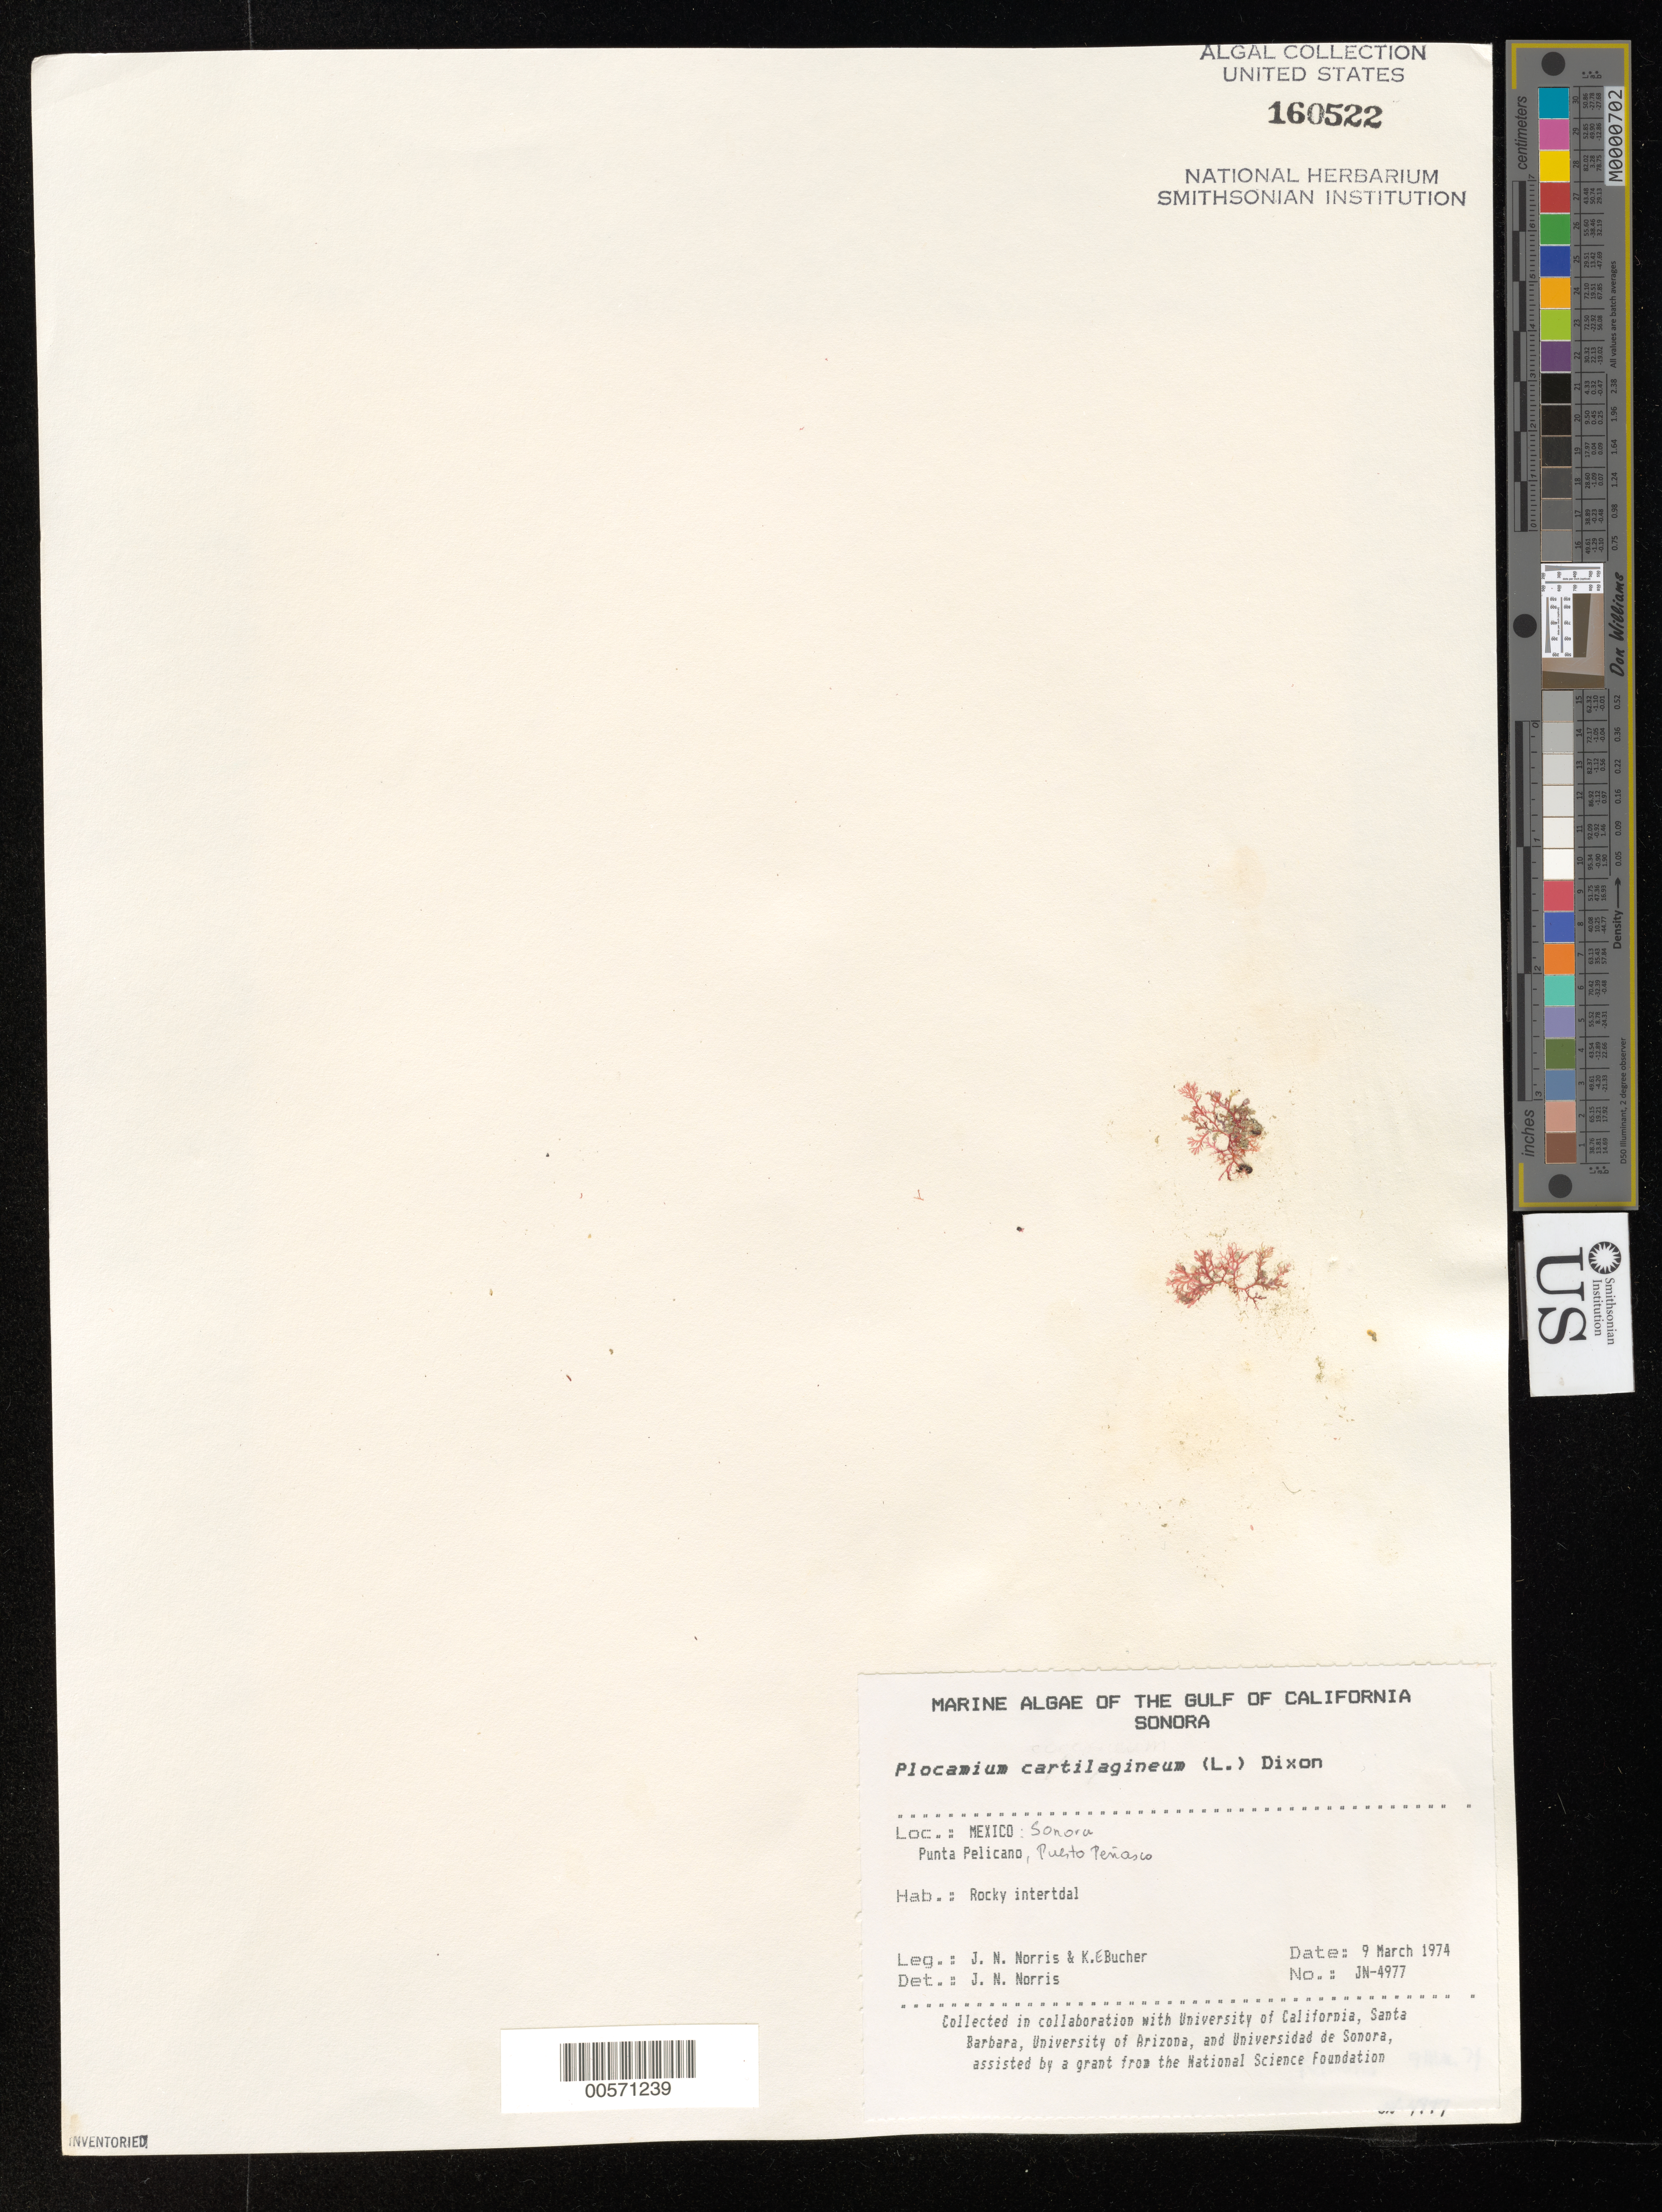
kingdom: Plantae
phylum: Rhodophyta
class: Florideophyceae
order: Plocamiales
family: Plocamiaceae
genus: Plocamium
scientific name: Plocamium cartilagineum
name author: (L.) P.S. Dixon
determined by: Norris, James N.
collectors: J. N. Norris & K. E. Bucher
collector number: JN-4977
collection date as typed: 09 Mar 1974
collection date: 1974-03-09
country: Mexico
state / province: Sonora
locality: Punta Pelicano, Puerto Penasco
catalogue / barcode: US 160522